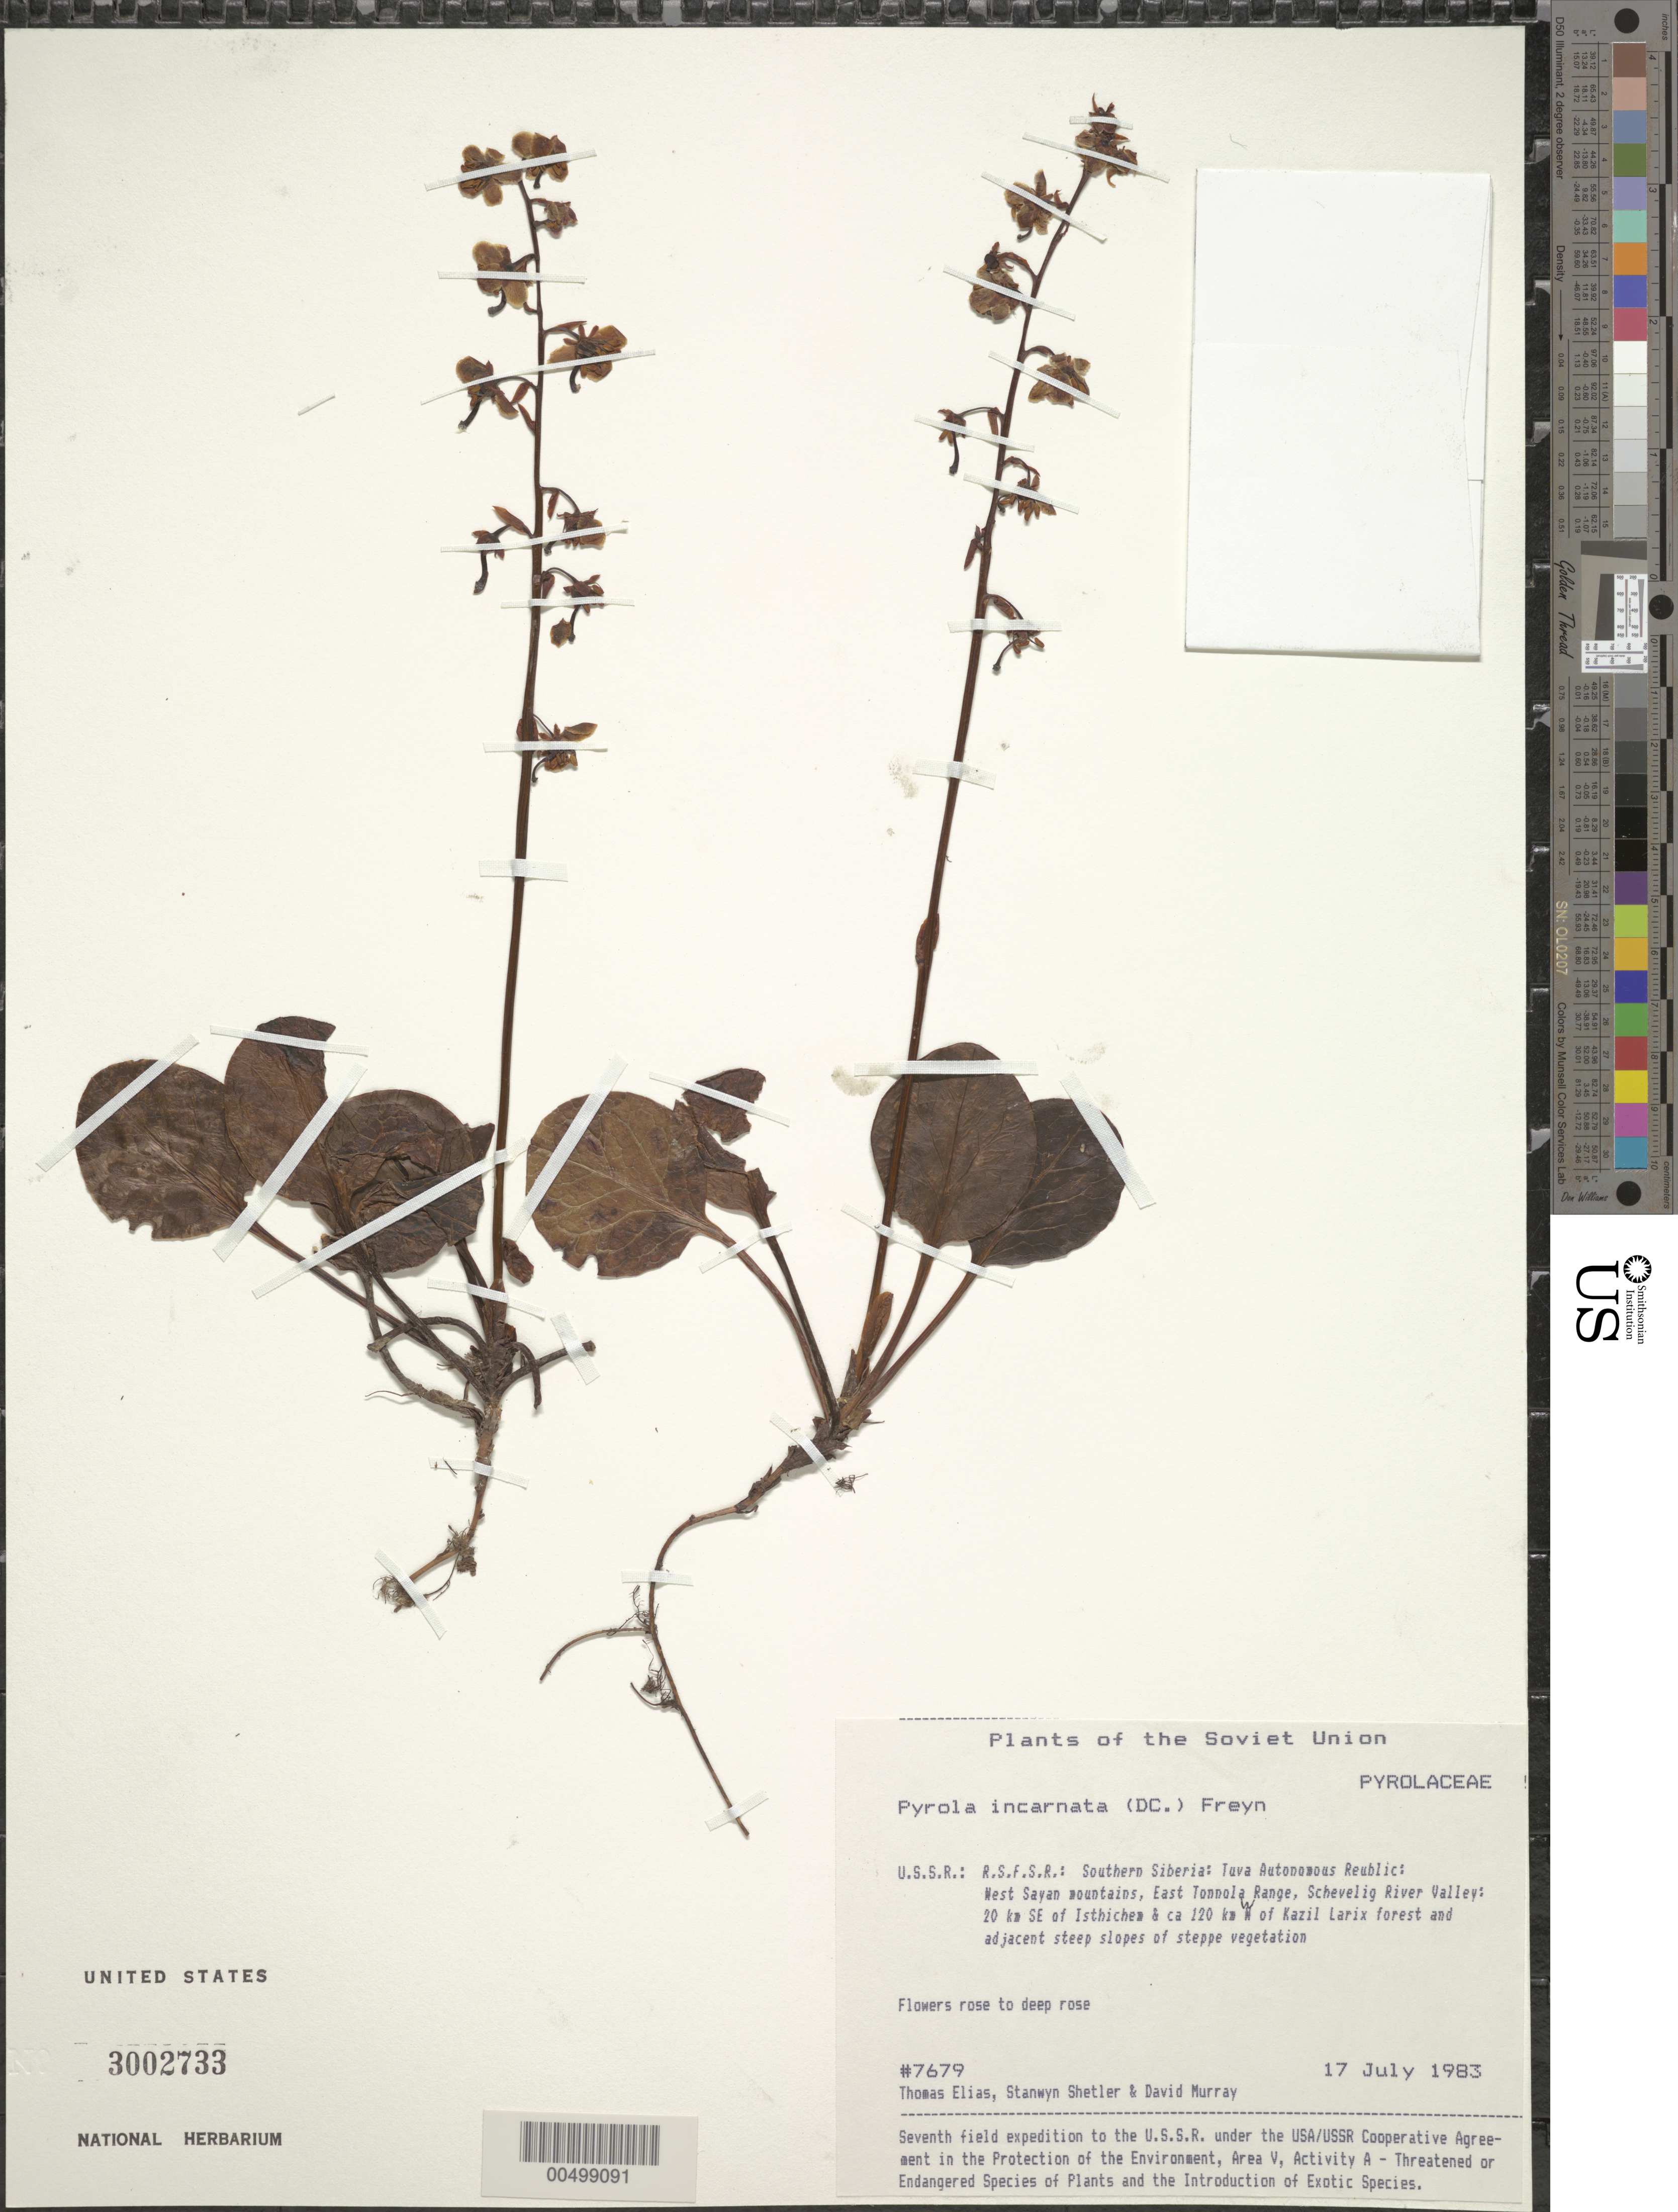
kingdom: Plantae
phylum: Tracheophyta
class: Magnoliopsida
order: Ericales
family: Ericaceae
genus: Pyrola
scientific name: Pyrola incarnata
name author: (DC.) Freyn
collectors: T. Elias, S. Shetler & D. F. Murray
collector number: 7679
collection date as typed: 17 Jul 1983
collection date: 1983-07-17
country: Russian Federation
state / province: Tuva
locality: West Sayan Mountains, E Tonnola [Tannu-Ola] Range, Schevelig River Valley, 20 km SE of Isthichem [Ishti-Khem], *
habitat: Larix forest and adjacent steep slopes of steppe vegetation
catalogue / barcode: US 3002733